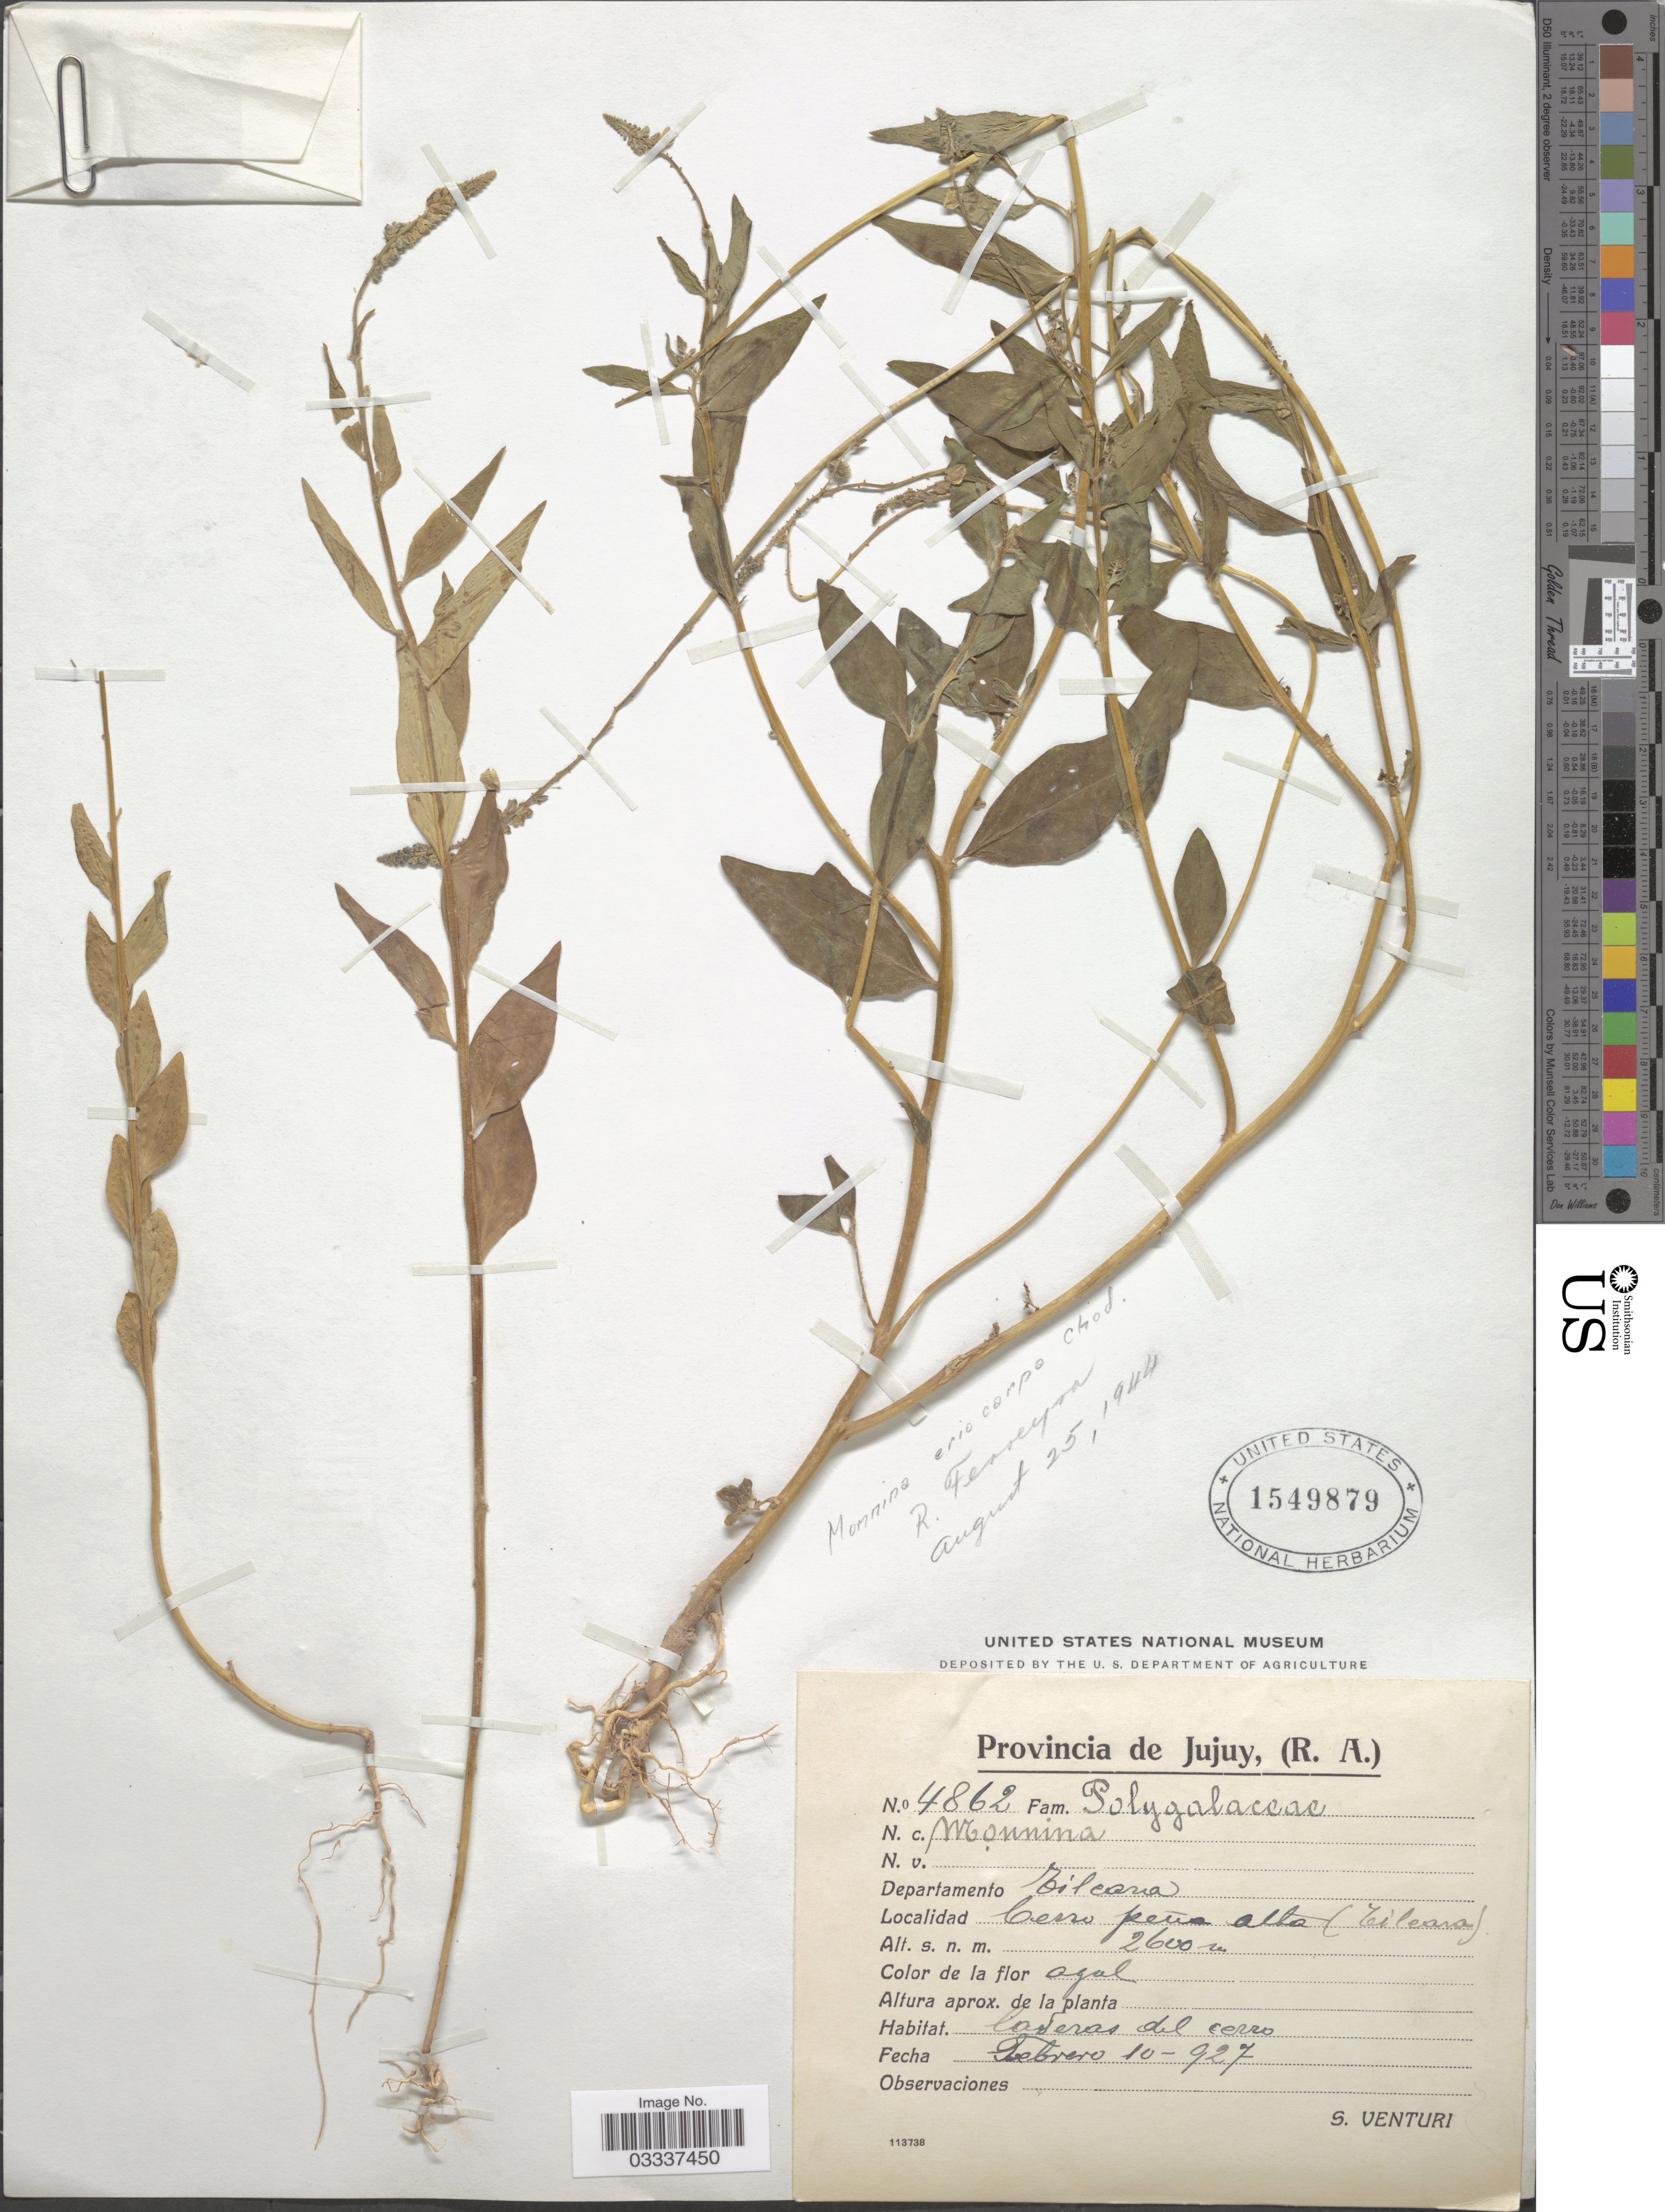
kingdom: Plantae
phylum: Tracheophyta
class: Magnoliopsida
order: Fabales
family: Polygalaceae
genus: Monnina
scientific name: Monnina erioclada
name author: Gand.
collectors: S. Venturi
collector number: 4862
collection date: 1927-02-10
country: Argentina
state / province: Jujuy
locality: Departamento Tilcara, Cerro peña alta (Tilcara).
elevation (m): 2600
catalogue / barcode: US 1549879